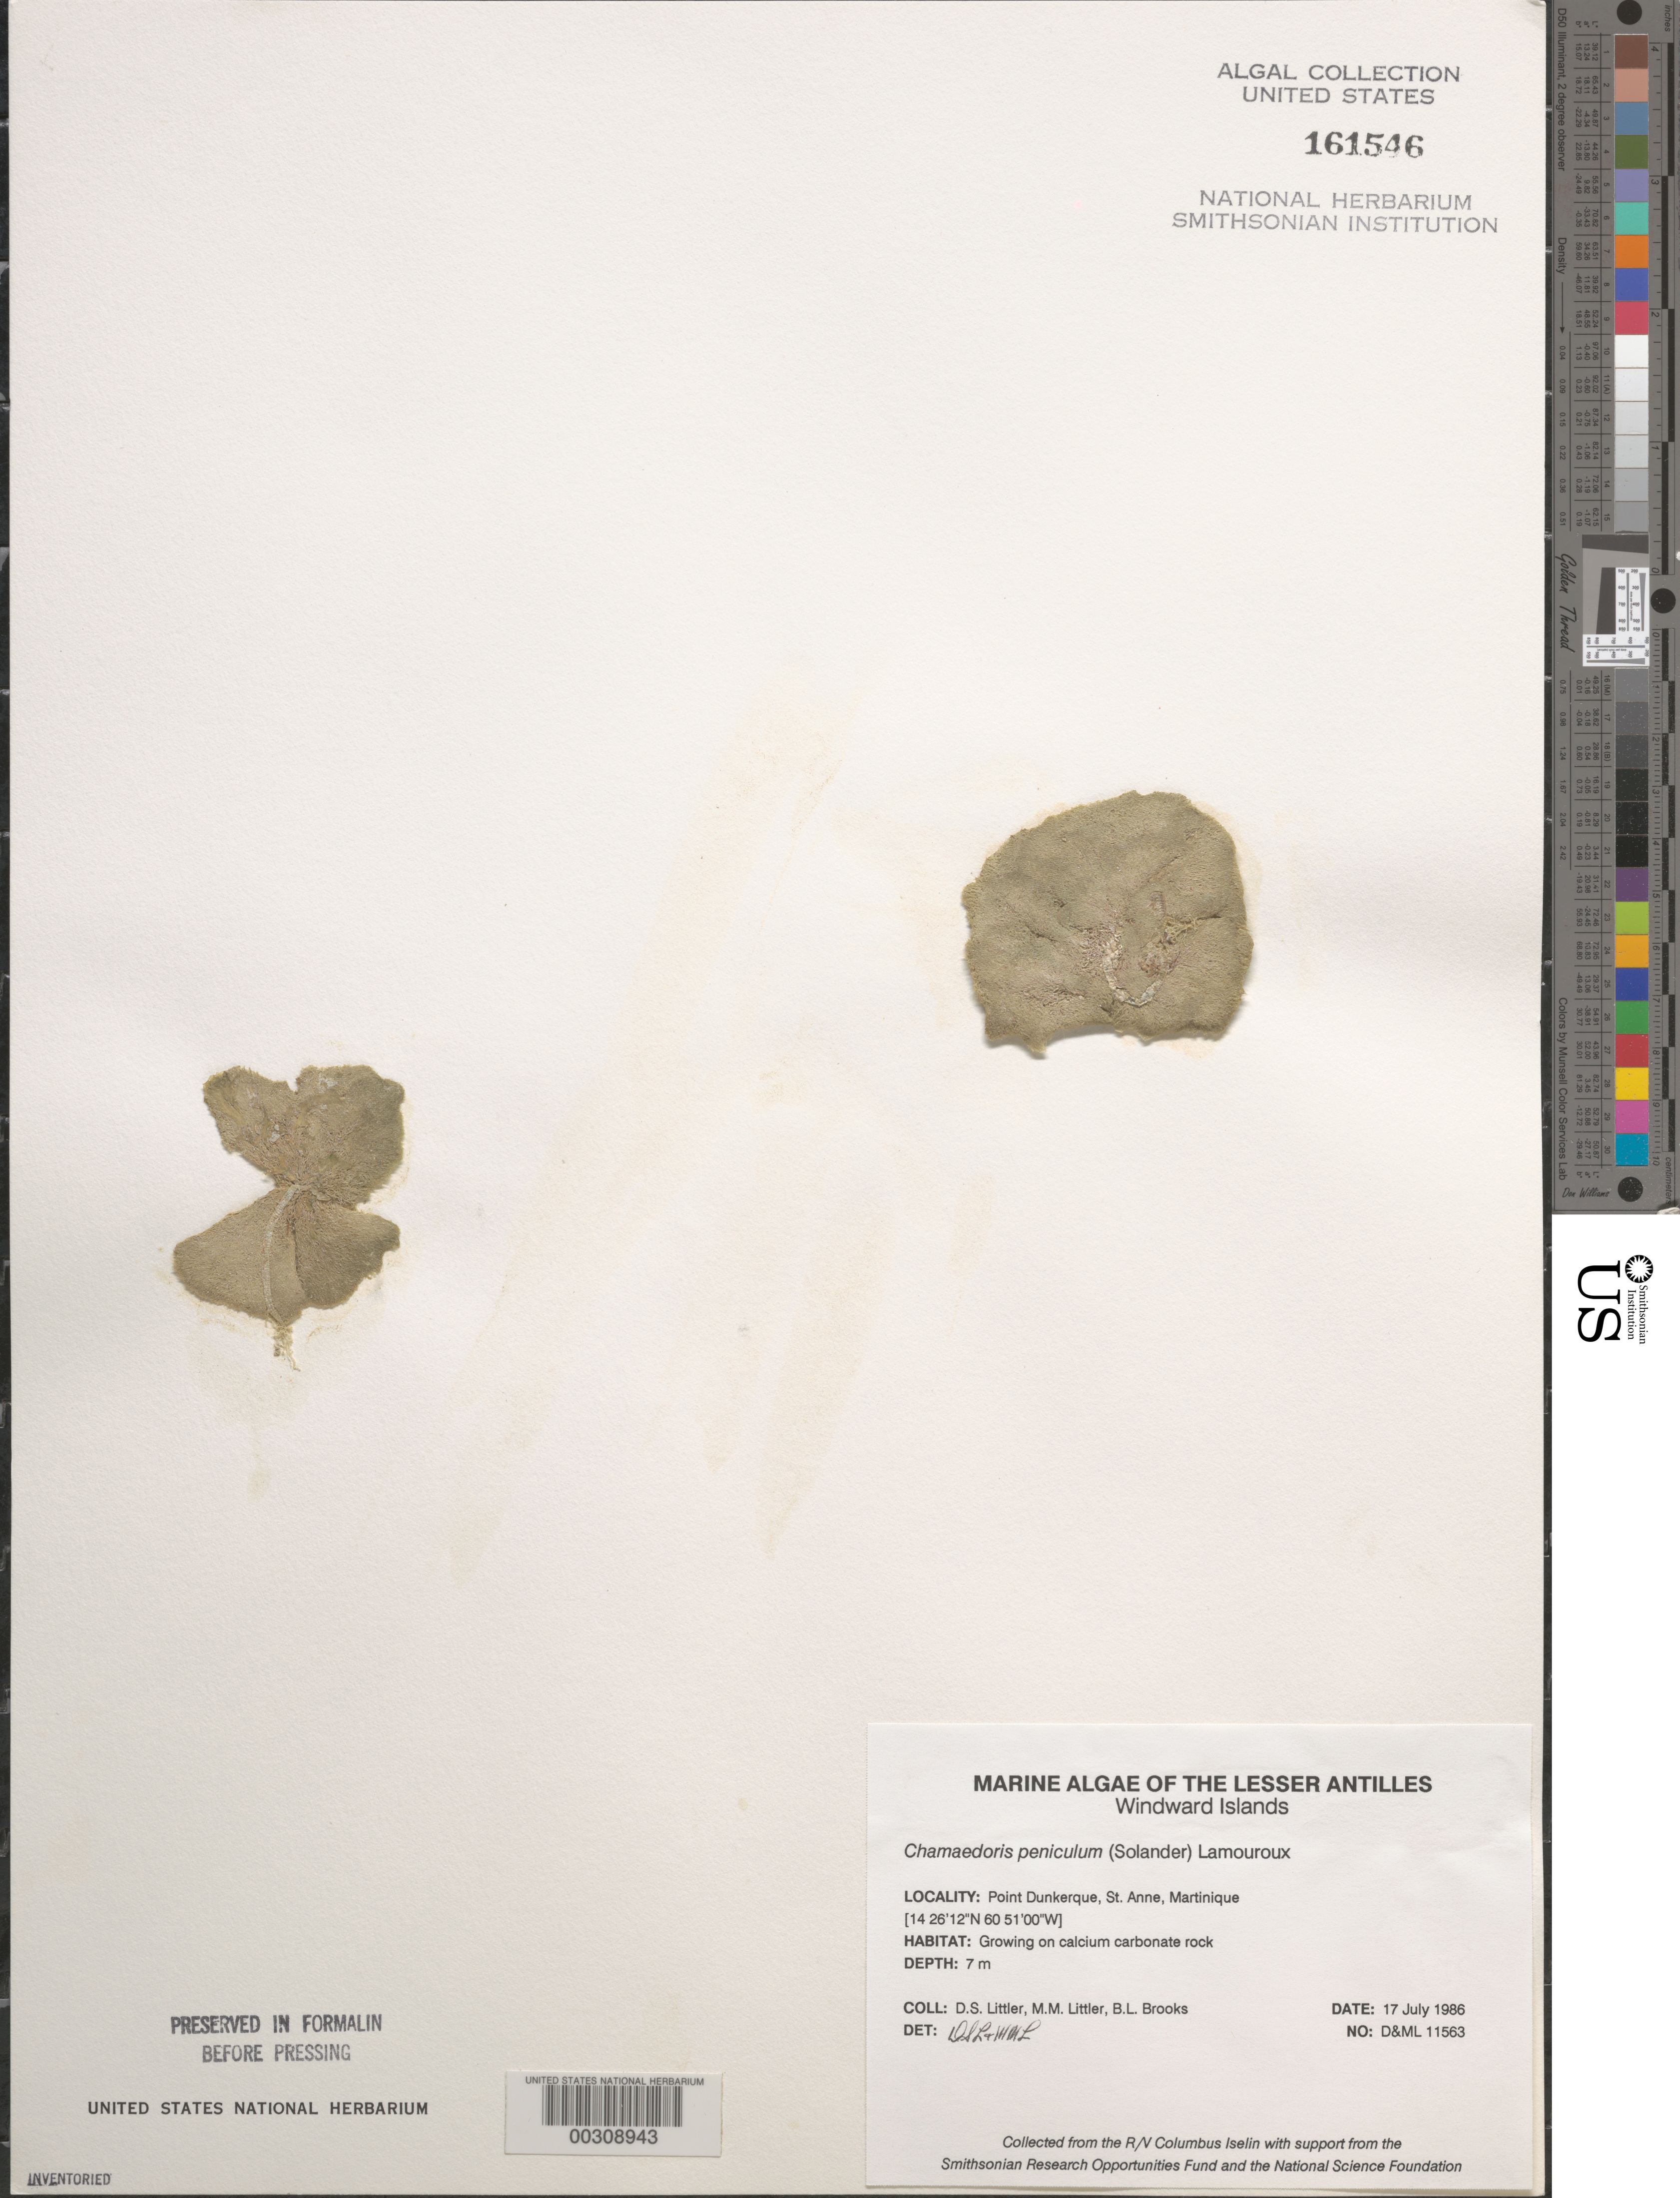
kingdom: Plantae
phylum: Chlorophyta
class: Ulvophyceae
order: Siphonocladales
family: Siphonocladaceae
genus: Chamaedoris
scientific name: Chamaedoris peniculum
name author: (J. Ellis & Sol.) Kuntze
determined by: Littler, D. S.; Littler, M. M.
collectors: D. S. Littler, M. M. Littler & B. Brooks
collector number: D&ML 11563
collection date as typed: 17 Jul 1986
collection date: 1986-07-17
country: Martinique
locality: Pointe Dunkerque, St. Anne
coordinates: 14 26' 12" N, 60 51' 00" W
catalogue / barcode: US 161546